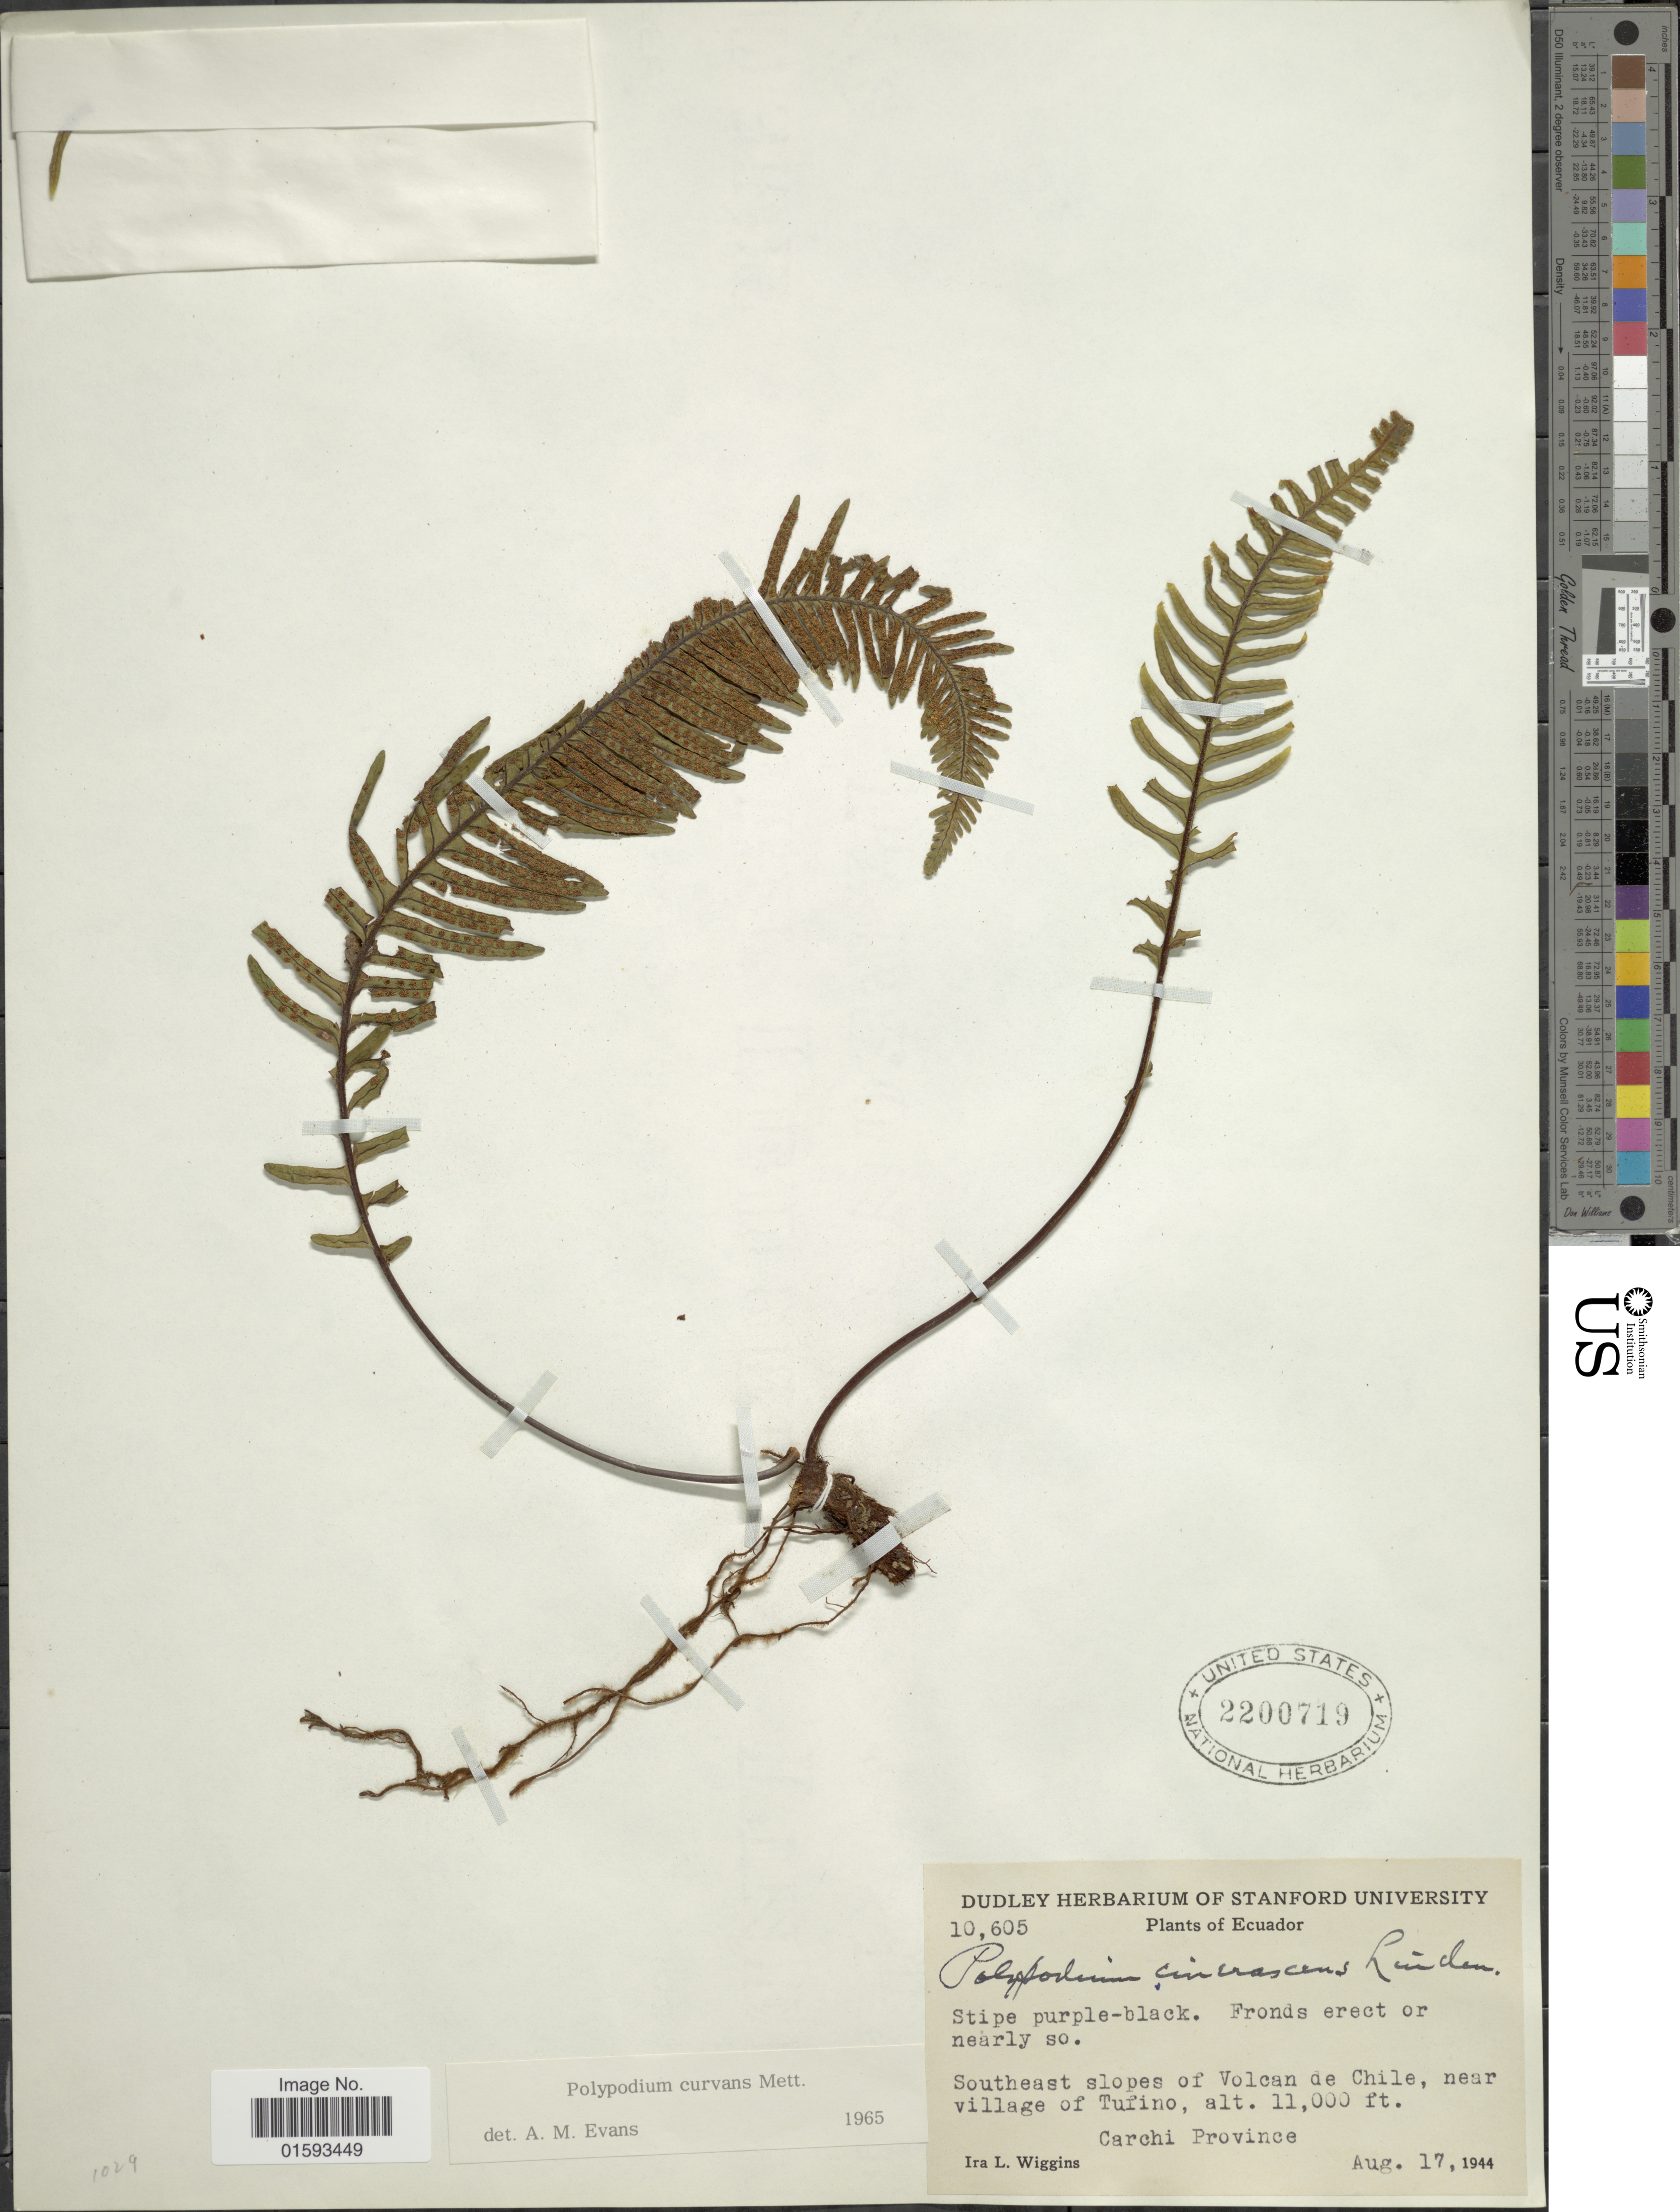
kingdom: Plantae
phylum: Tracheophyta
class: Polypodiopsida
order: Polypodiales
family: Polypodiaceae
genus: Pecluma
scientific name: Pecluma curvans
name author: (Mett.) Price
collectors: I. L. Wiggins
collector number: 10605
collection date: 1944-08-17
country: Ecuador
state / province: Carchi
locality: Southeast slopes of Volcan de Chile, near village of Tufino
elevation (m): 3353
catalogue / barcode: US 2200719